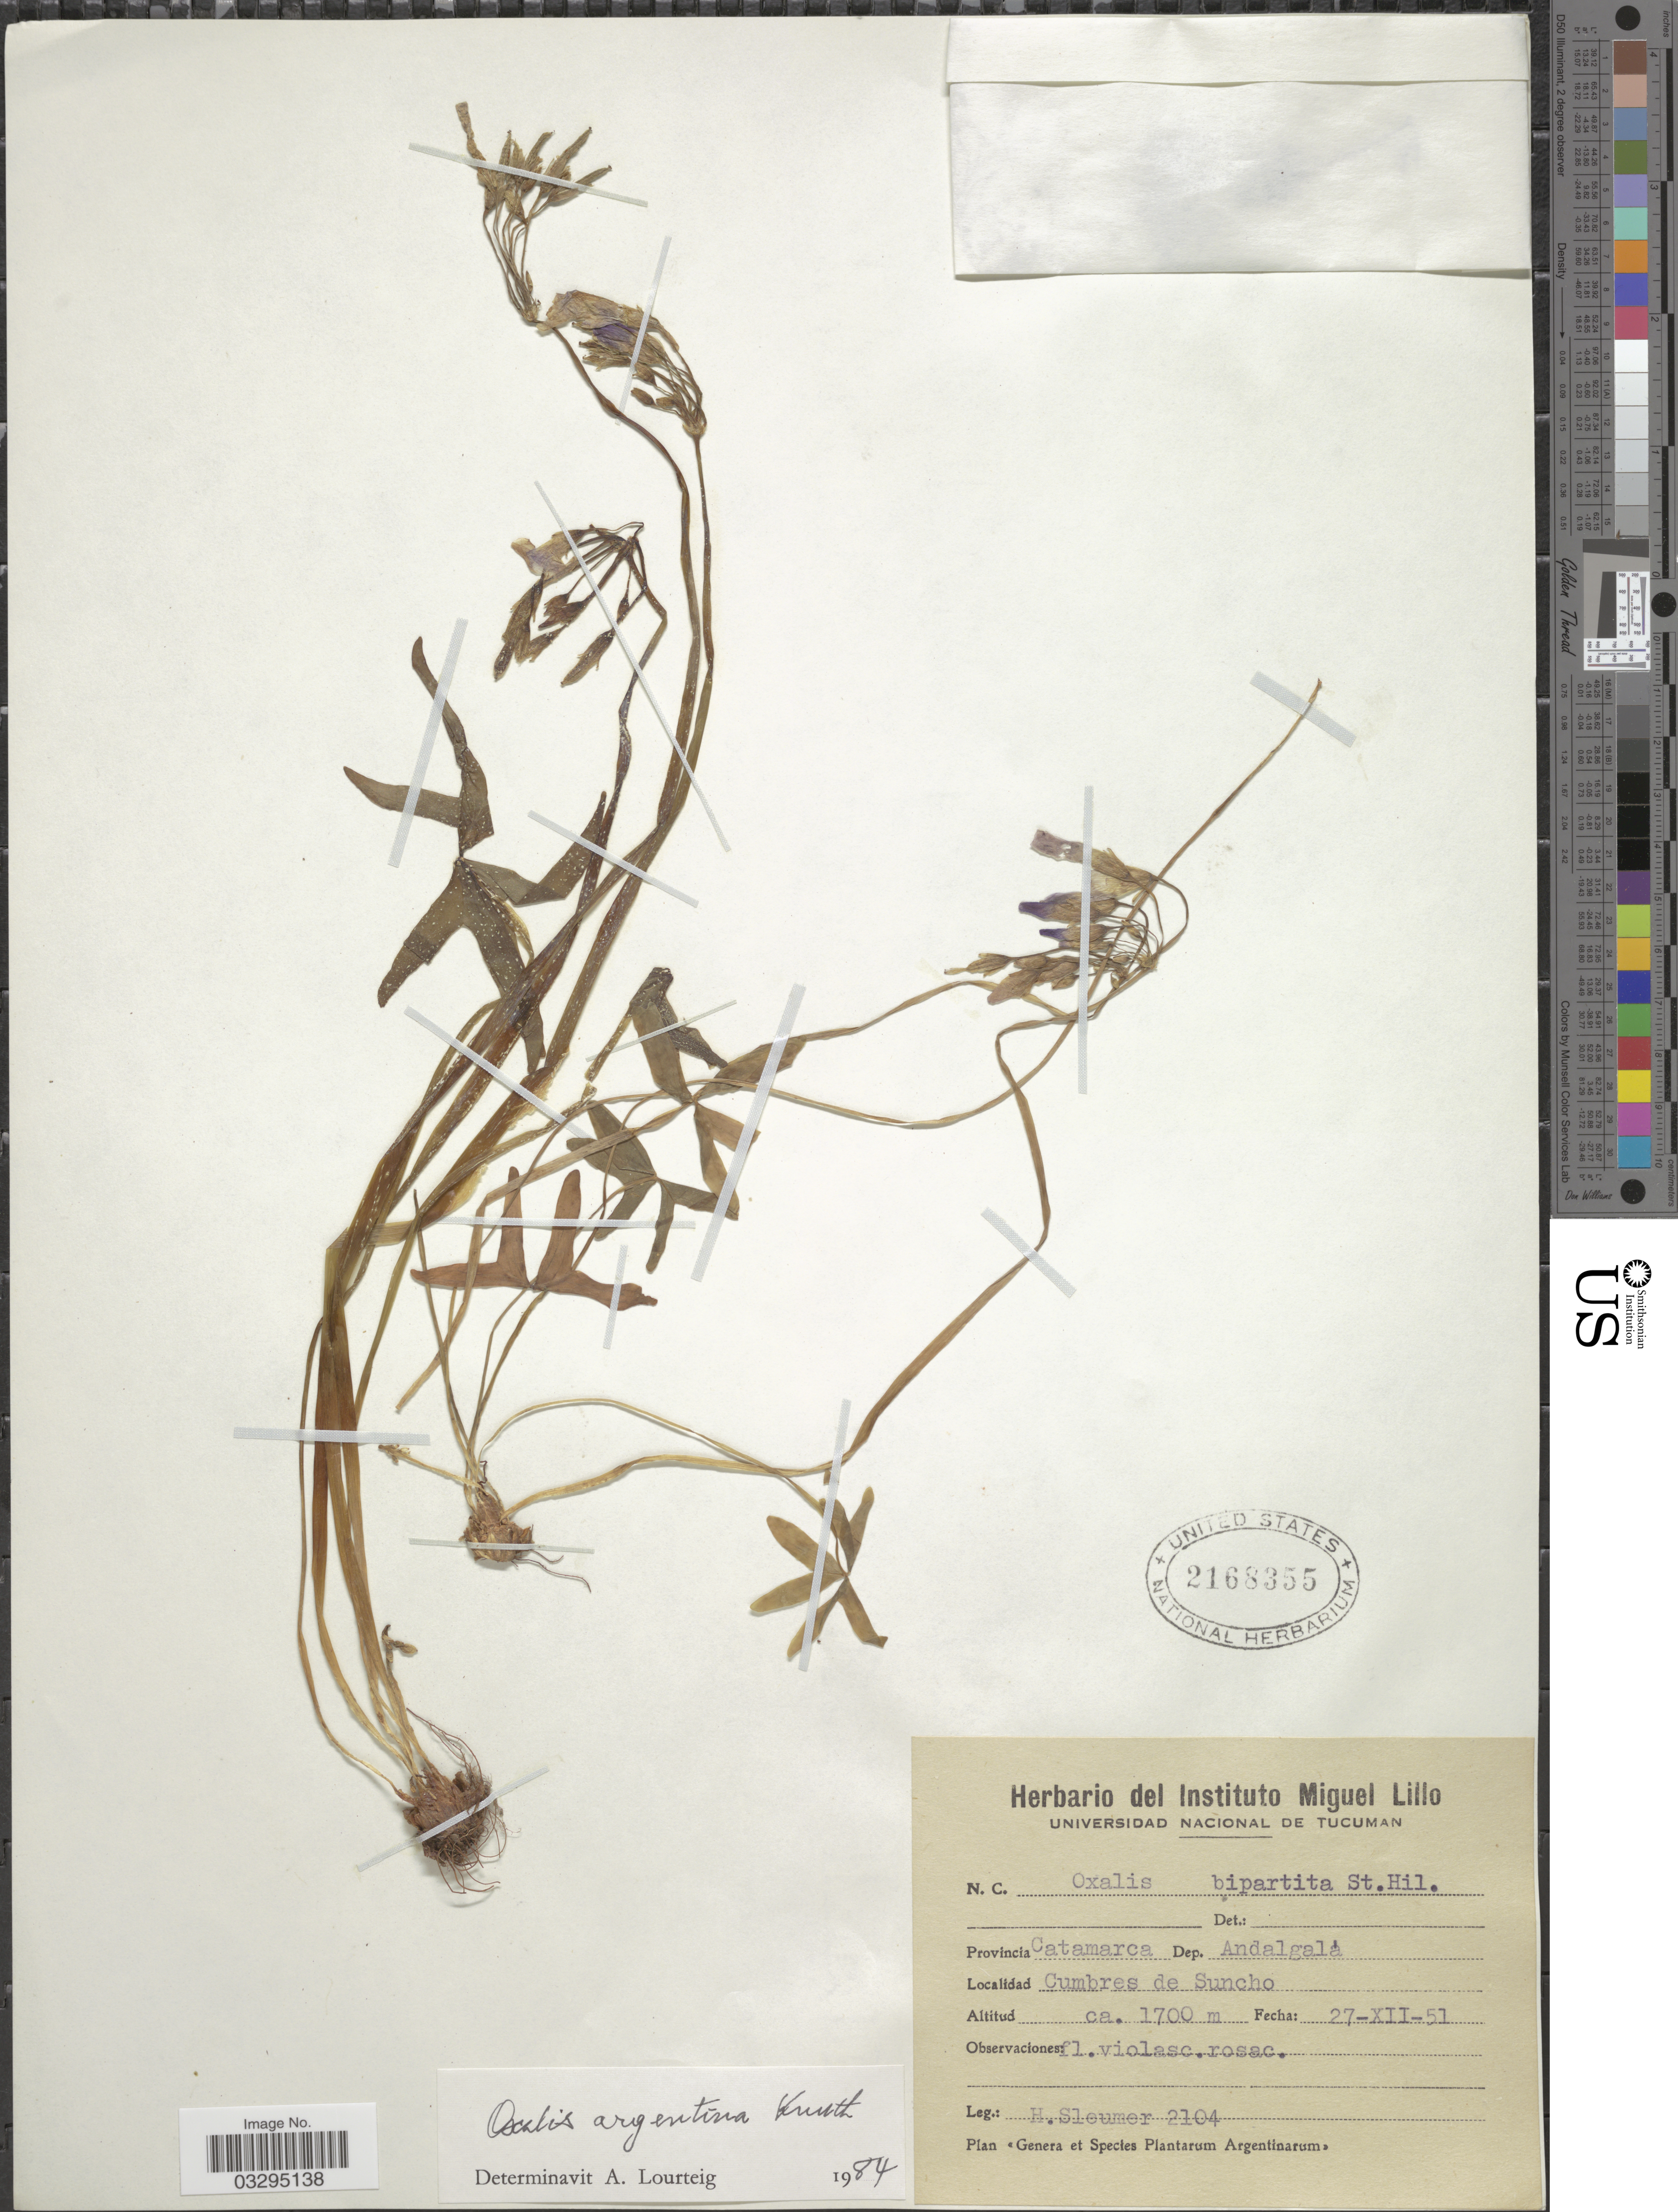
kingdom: Plantae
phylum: Tracheophyta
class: Magnoliopsida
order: Oxalidales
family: Oxalidaceae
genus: Oxalis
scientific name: Oxalis argentina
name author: R. Knuth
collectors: H. O. Sleumer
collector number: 2104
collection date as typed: Transcribed d/m/y: 27/12/51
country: Argentina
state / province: Catamarca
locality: Provincia Catamarca. Dep. Andalgalá. Cumbres de Suncho.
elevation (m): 1700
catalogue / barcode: US 2168355